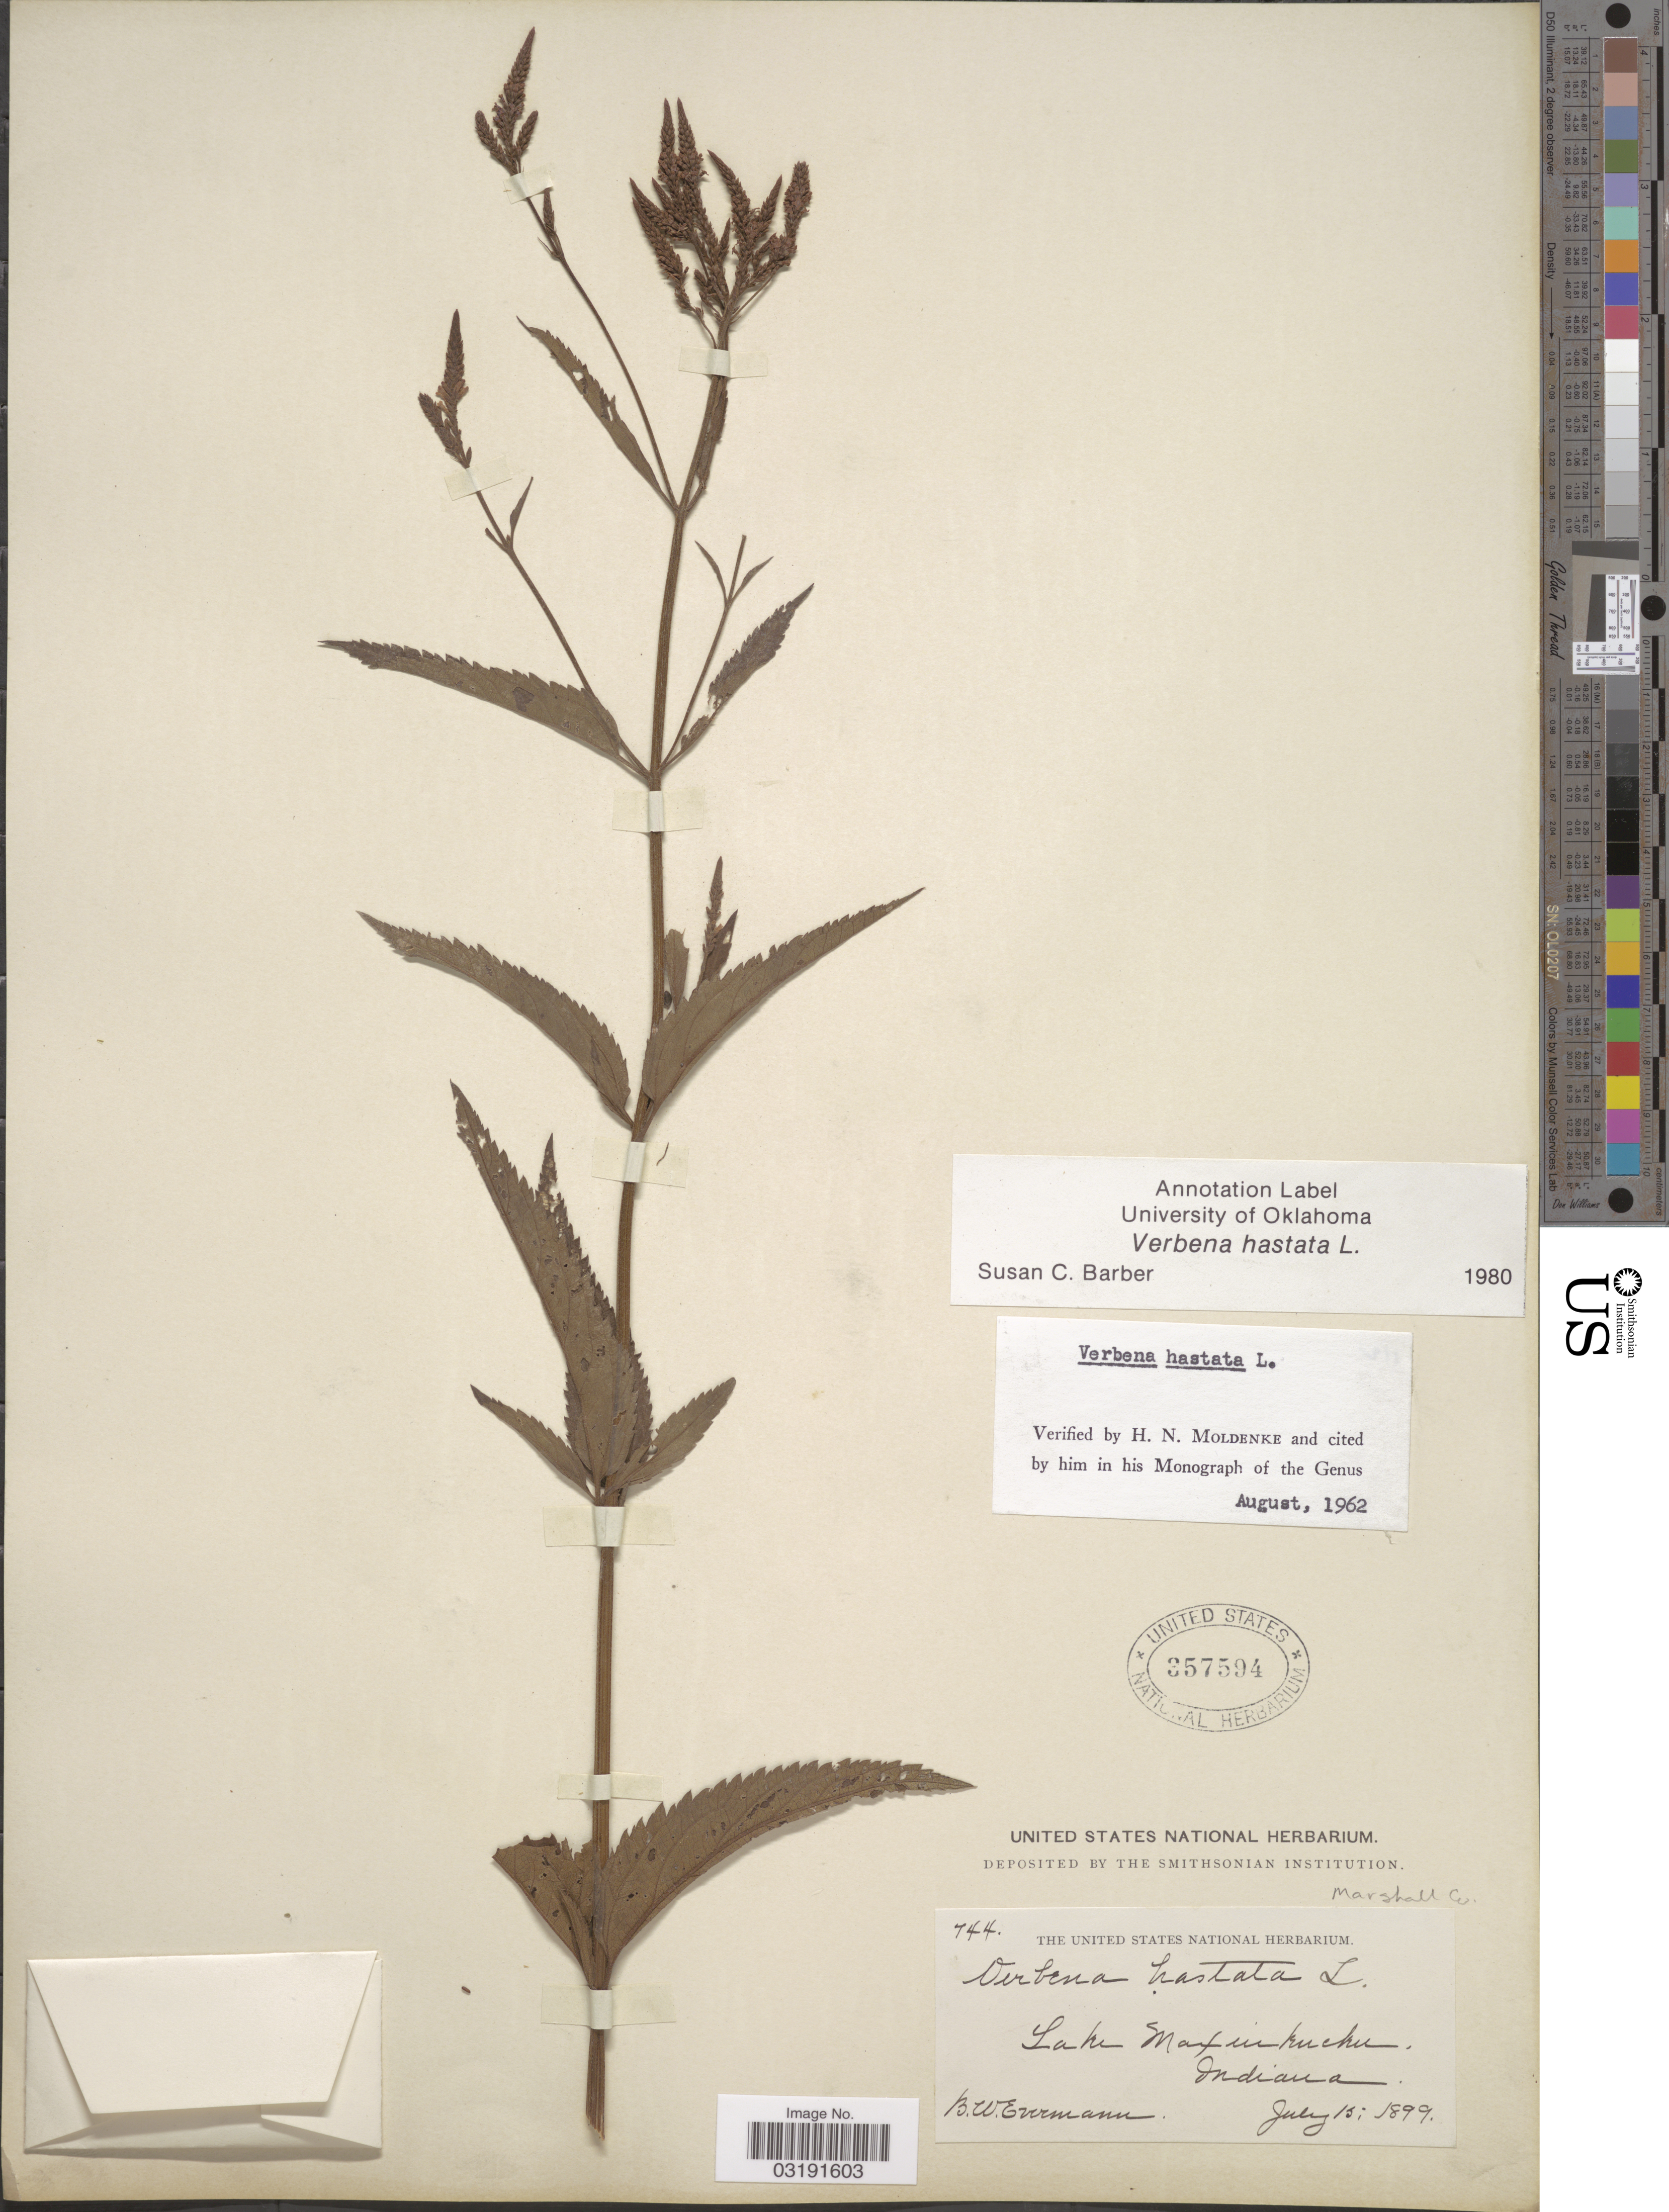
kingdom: Plantae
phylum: Tracheophyta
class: Magnoliopsida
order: Lamiales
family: Verbenaceae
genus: Verbena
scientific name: Verbena hastata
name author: L.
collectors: B. W. Evermann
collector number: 744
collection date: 1899-07-15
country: United States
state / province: Indiana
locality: Lake Maxinkuckee, Marshall Co.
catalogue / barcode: US 357594